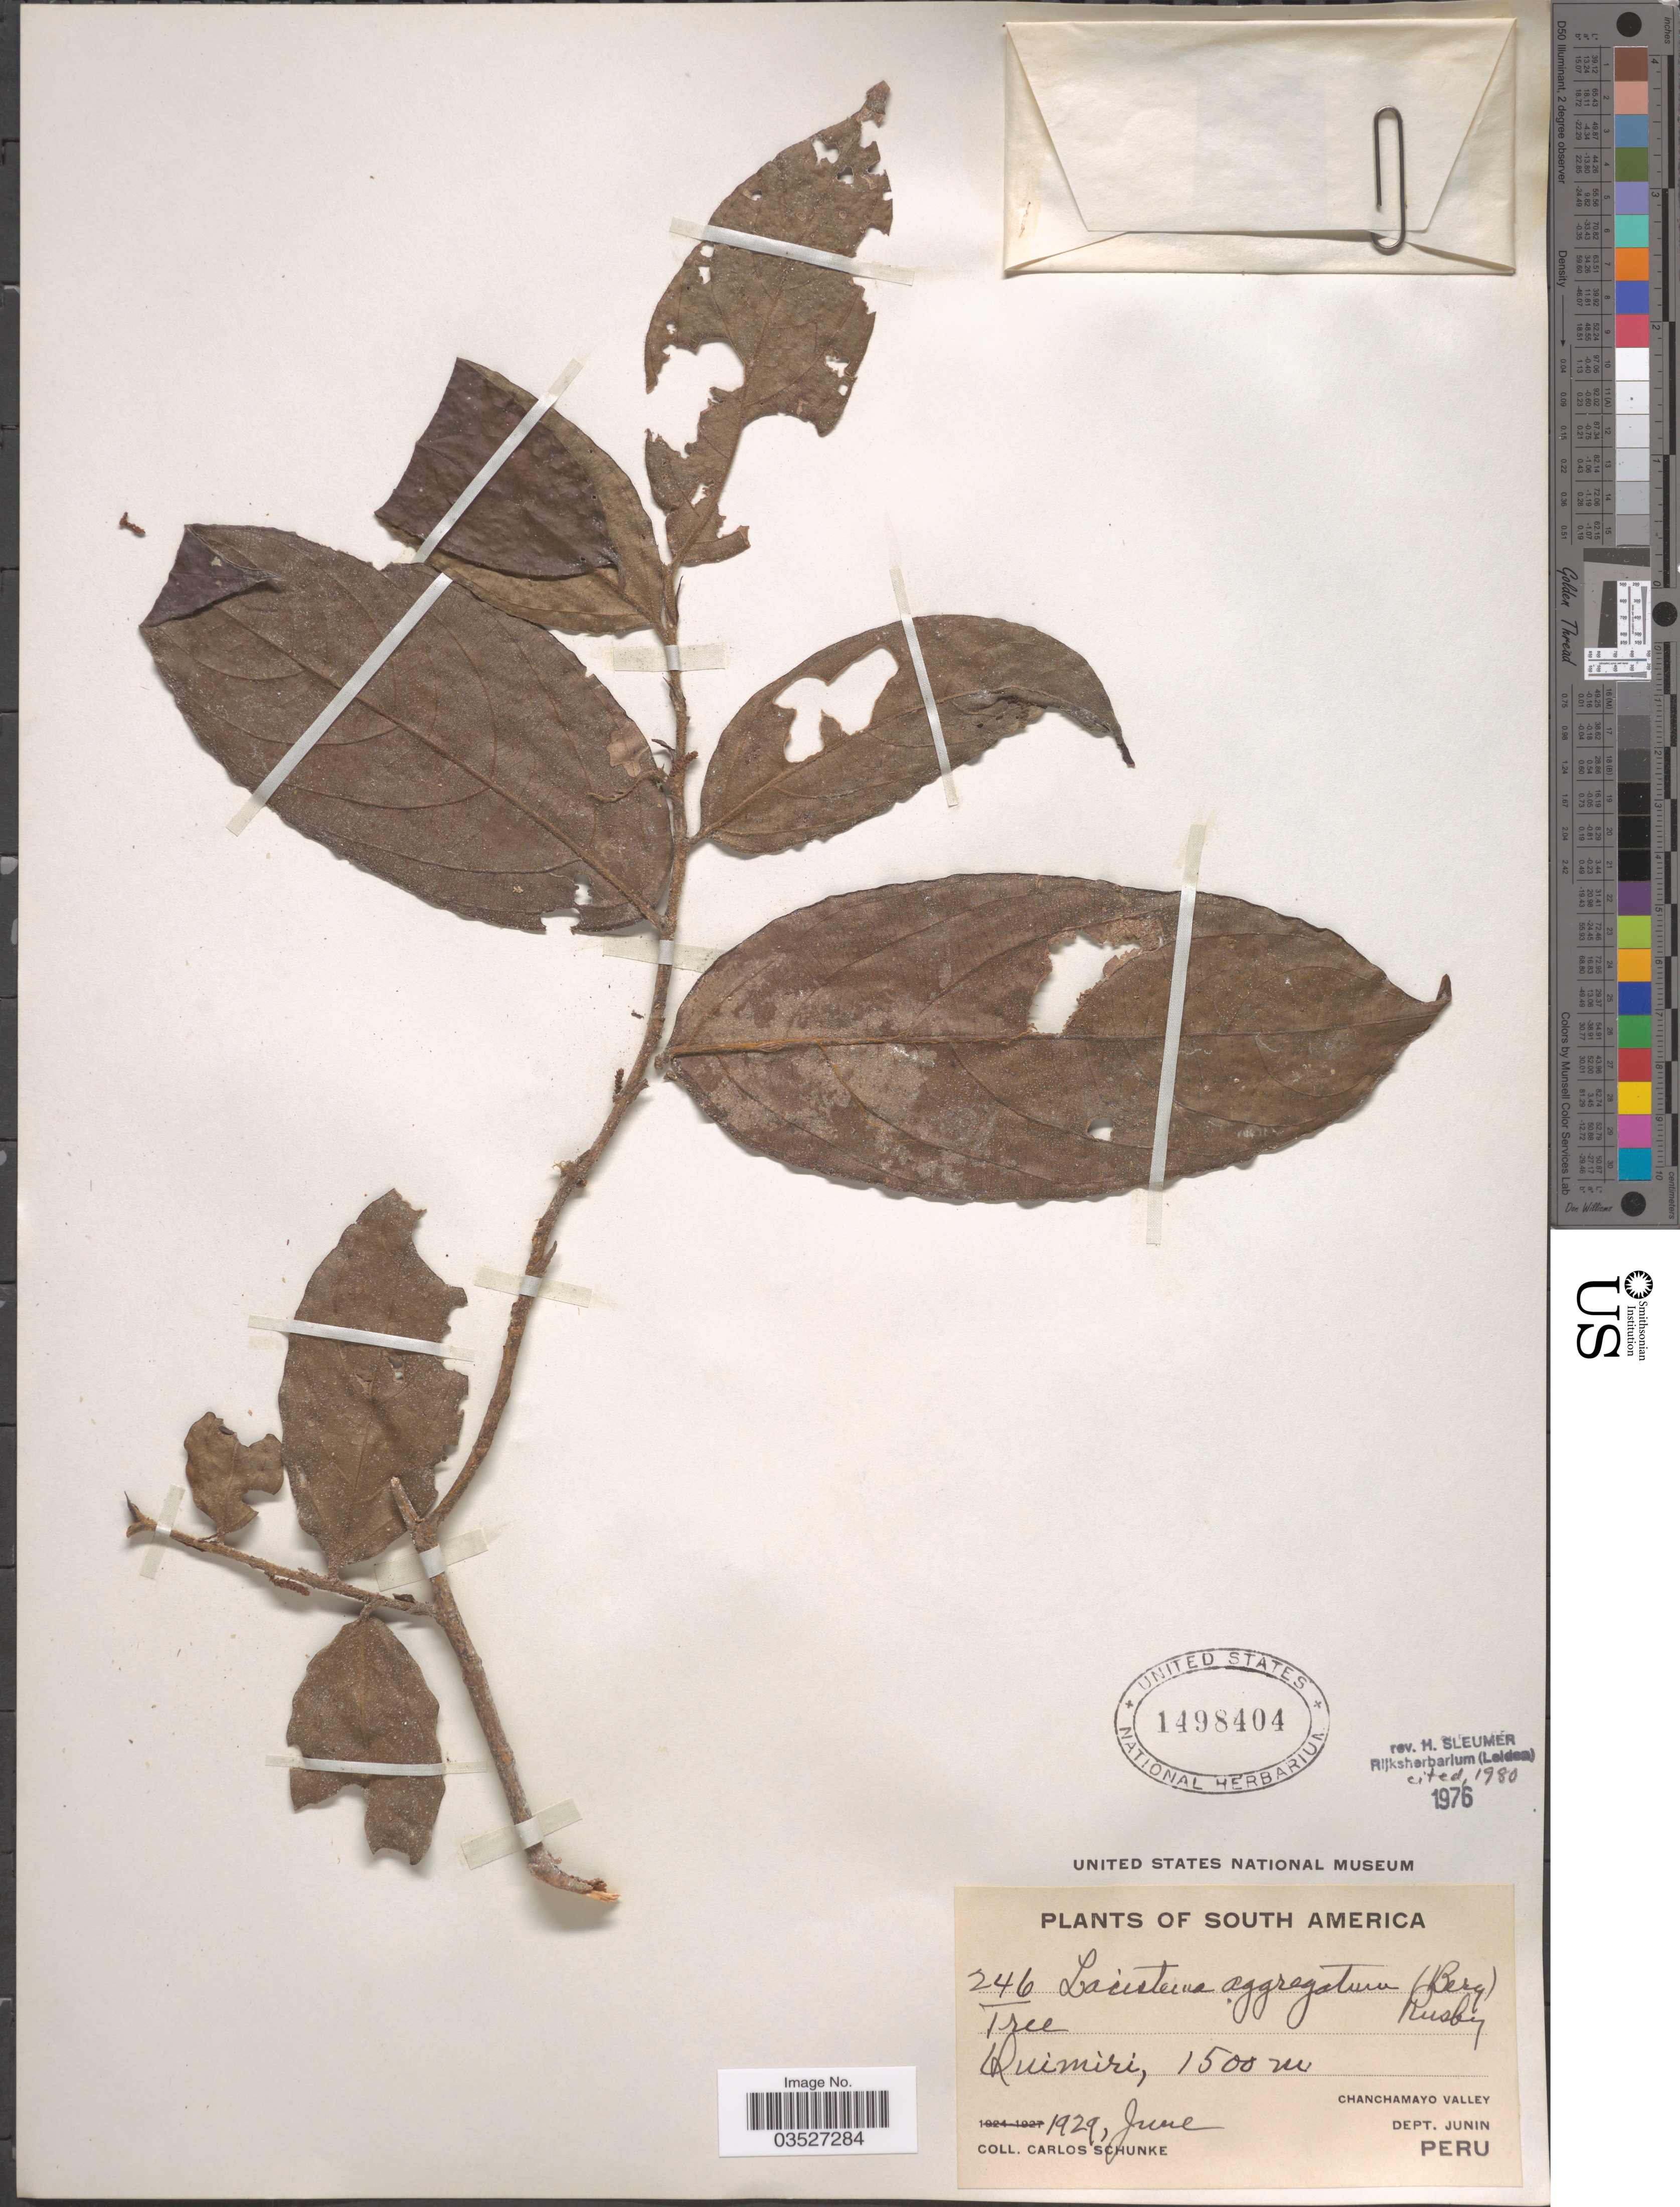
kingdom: Plantae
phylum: Tracheophyta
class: Magnoliopsida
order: Malpighiales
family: Lacistemataceae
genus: Lacistema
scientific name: Lacistema aggregatum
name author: (P.J. Bergius) Rusby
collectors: C. Schunke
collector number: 246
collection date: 1929-06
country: Peru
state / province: Junín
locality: Quimiri. Chanchamayo Valley. Dept. Junin.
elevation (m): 1500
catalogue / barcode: US 1498404